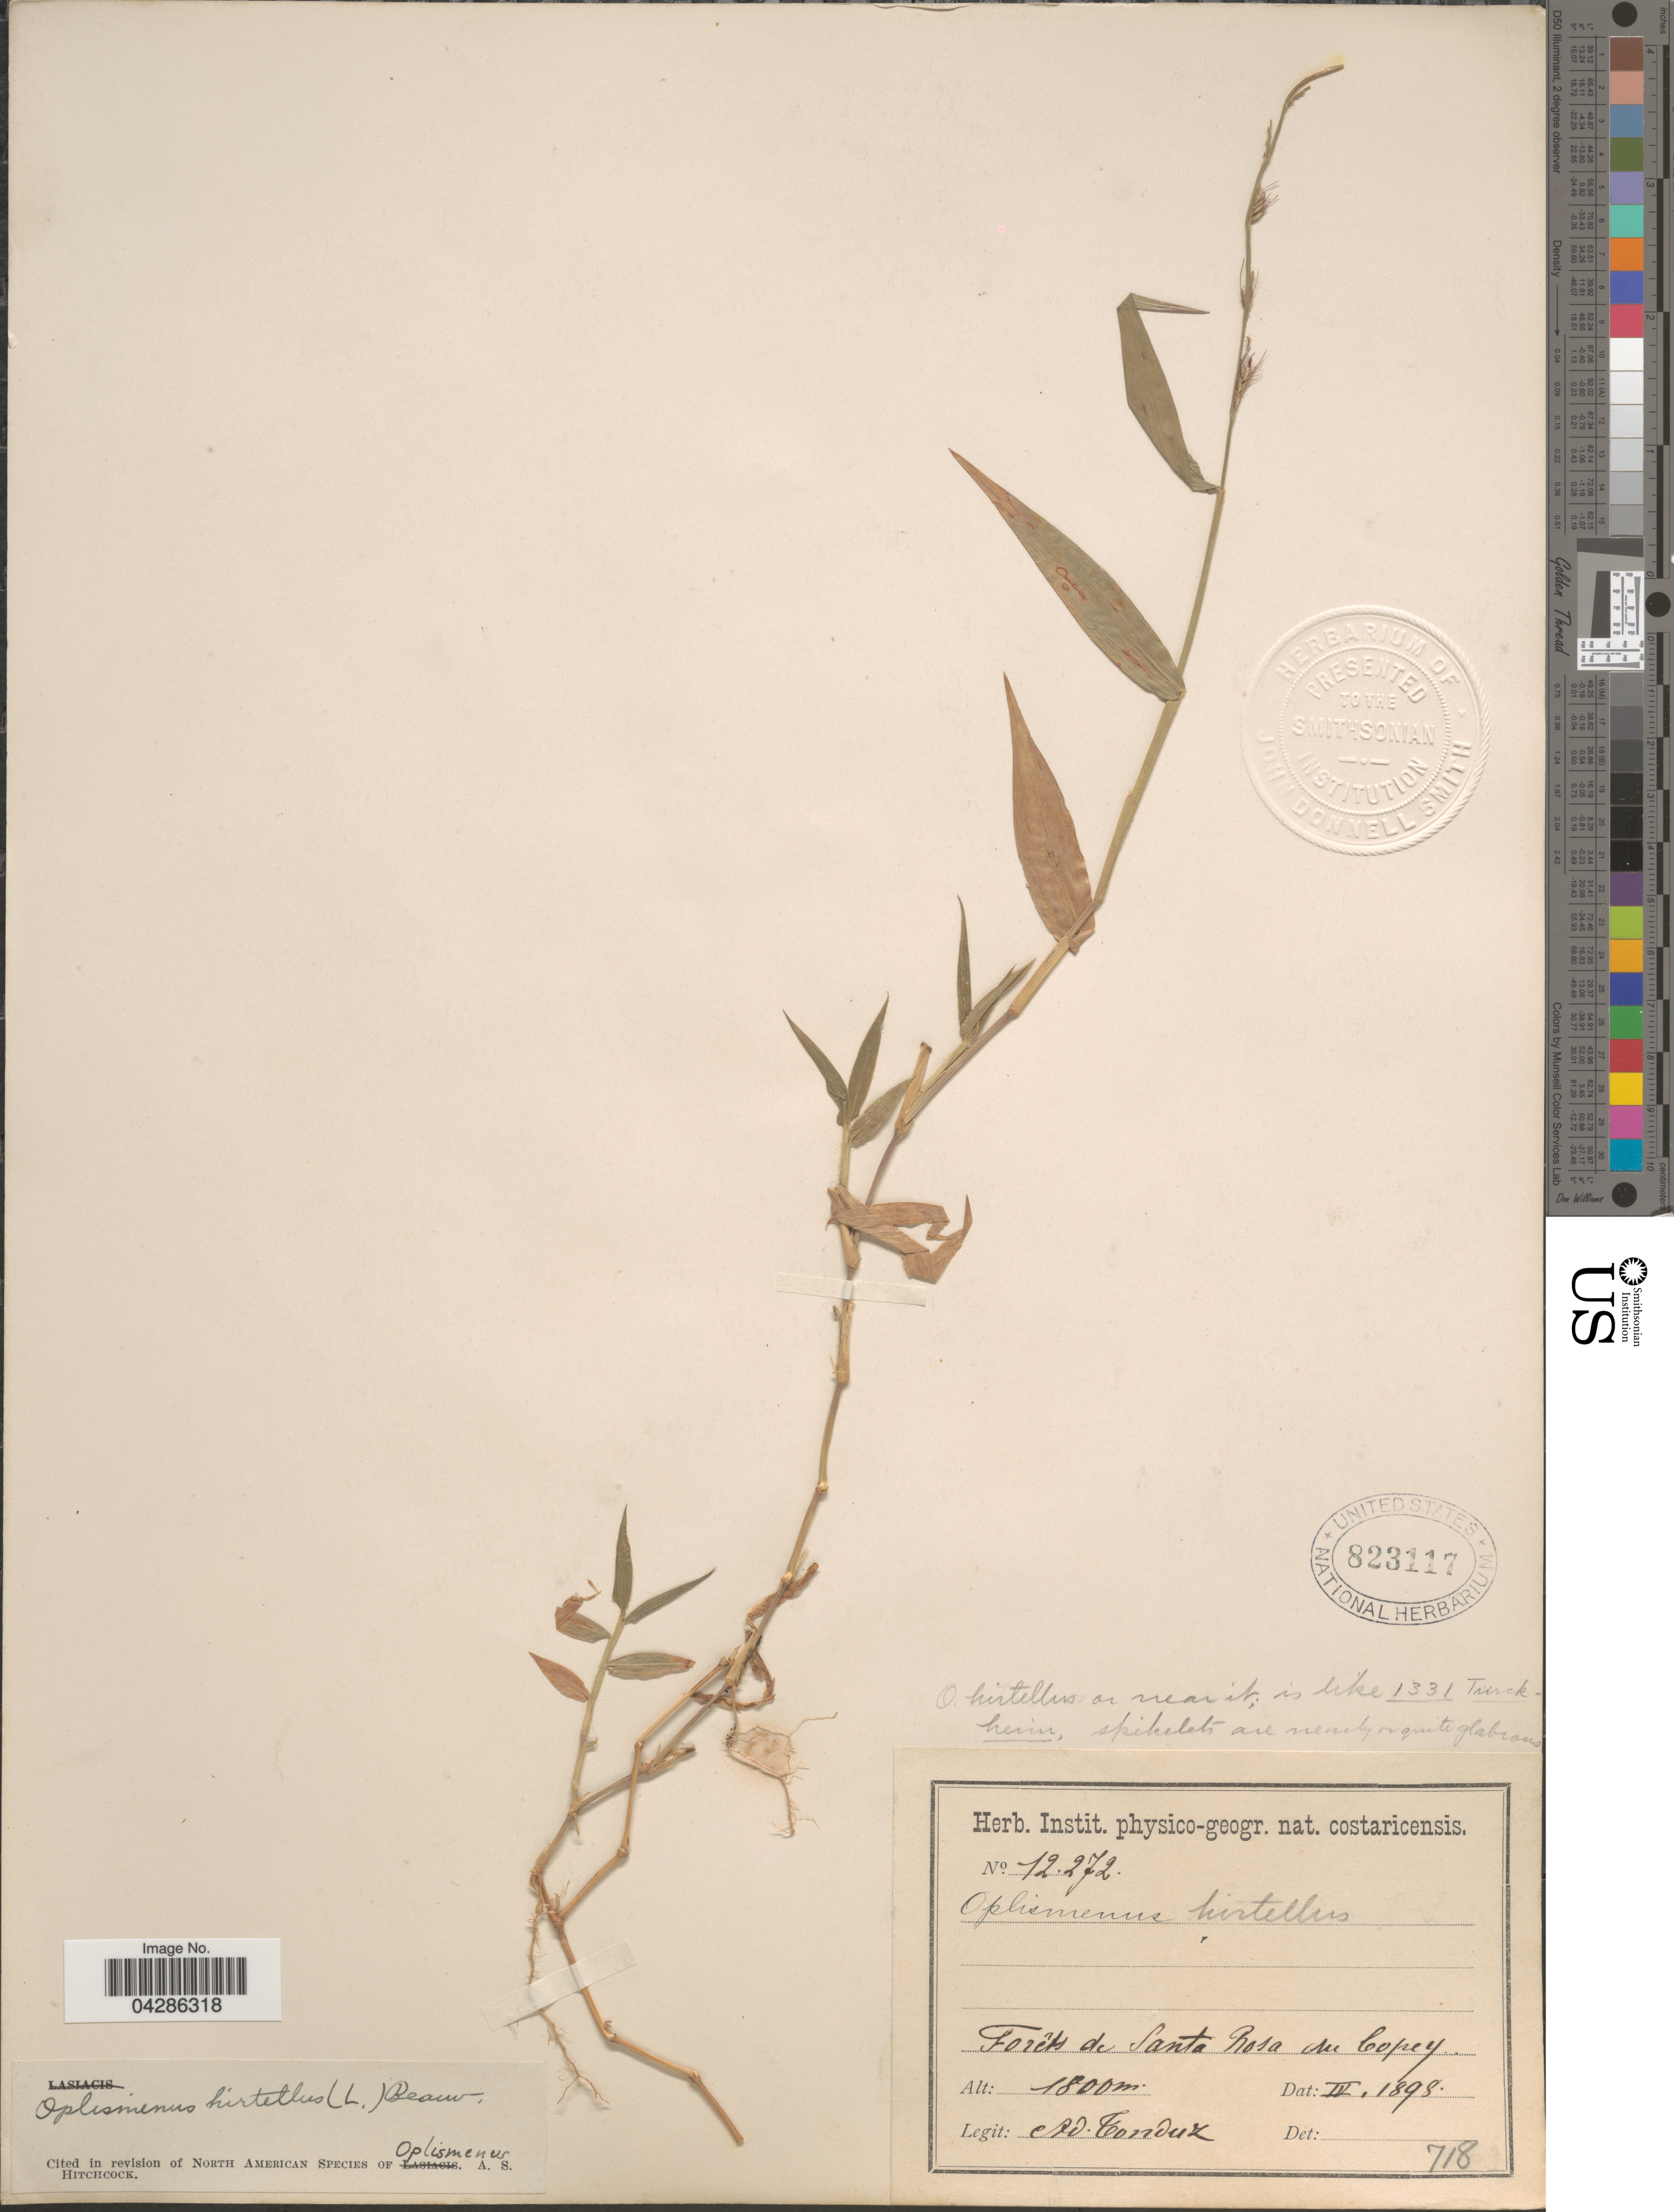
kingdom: Plantae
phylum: Tracheophyta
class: Liliopsida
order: Poales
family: Poaceae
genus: Oplismenus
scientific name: Oplismenus hirtellus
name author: (L.) P. Beauv.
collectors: A. Tonduz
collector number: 12272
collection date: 1898-04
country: Costa Rica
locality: Forêts de Santa Rosa du Copsey.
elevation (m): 1800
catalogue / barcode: US 823117